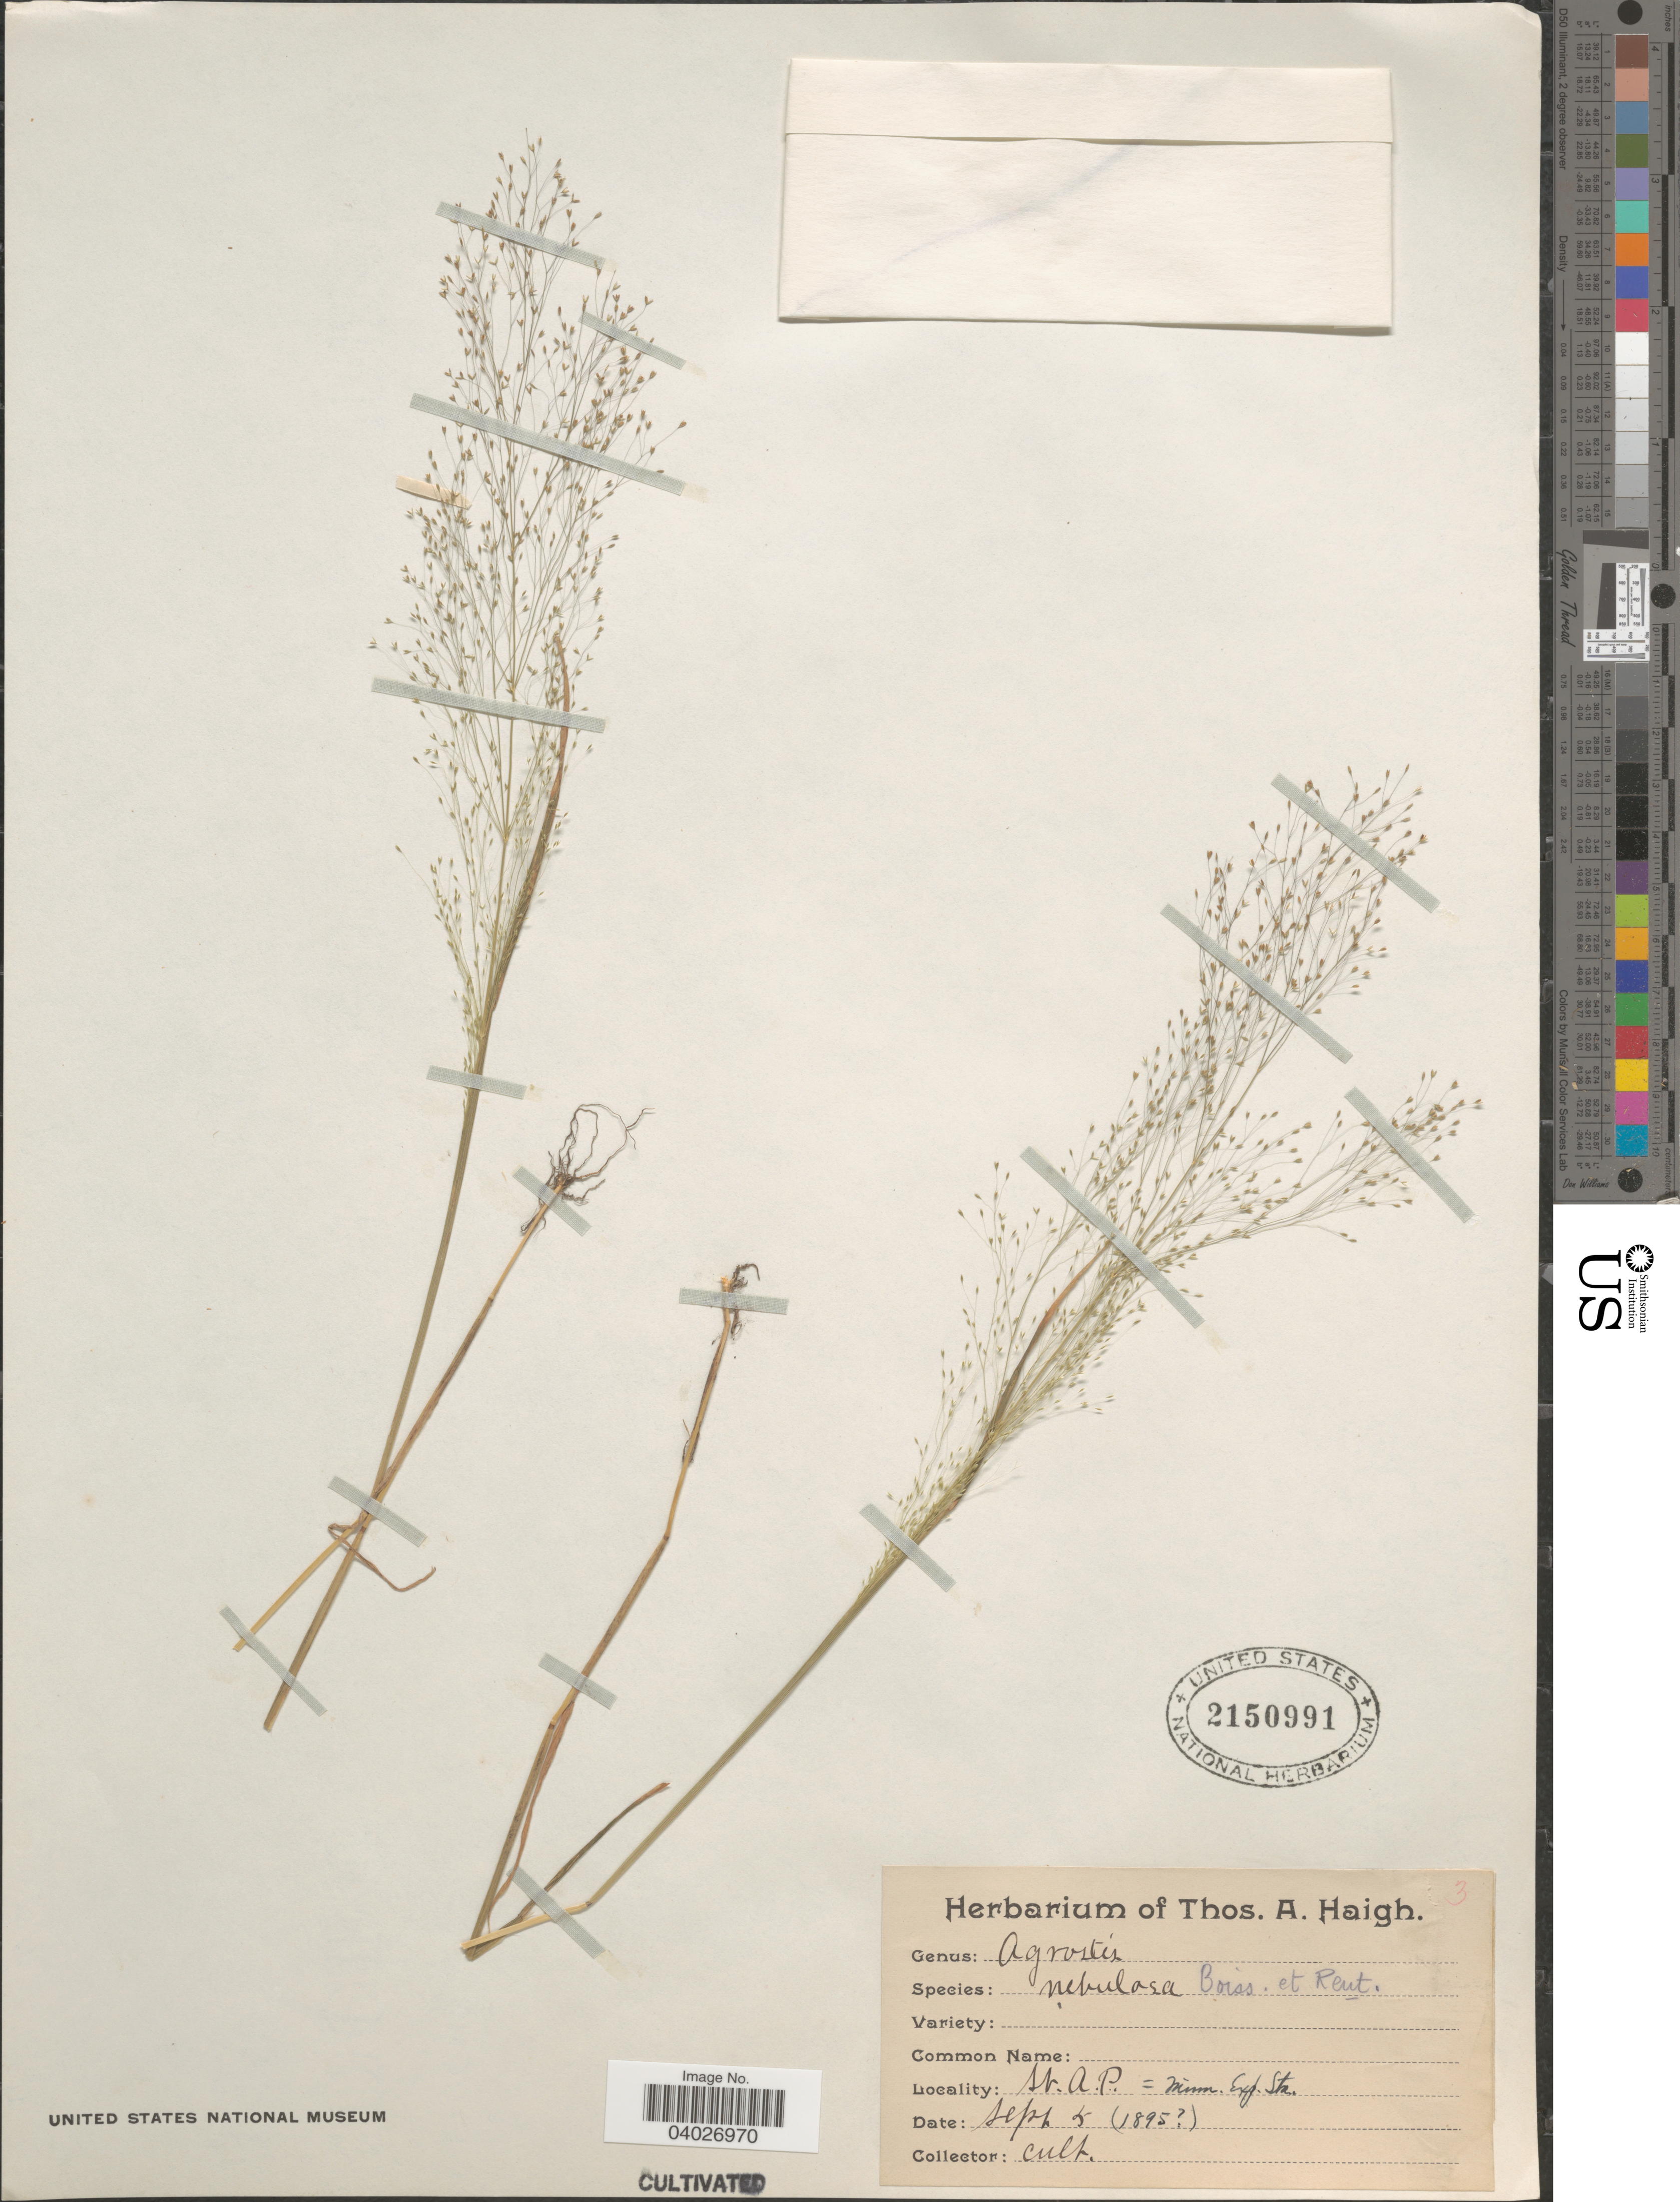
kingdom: Plantae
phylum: Tracheophyta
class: Liliopsida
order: Poales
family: Poaceae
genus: Agrostis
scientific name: Agrostis nebulosa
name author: Boiss. & Reut.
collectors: Ex Herb. of Thos. A. Haigh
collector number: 3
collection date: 1895-09-05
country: United States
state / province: Minnesota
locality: St. A. P. = Minn. Exp. Sta.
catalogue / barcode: US 2150991